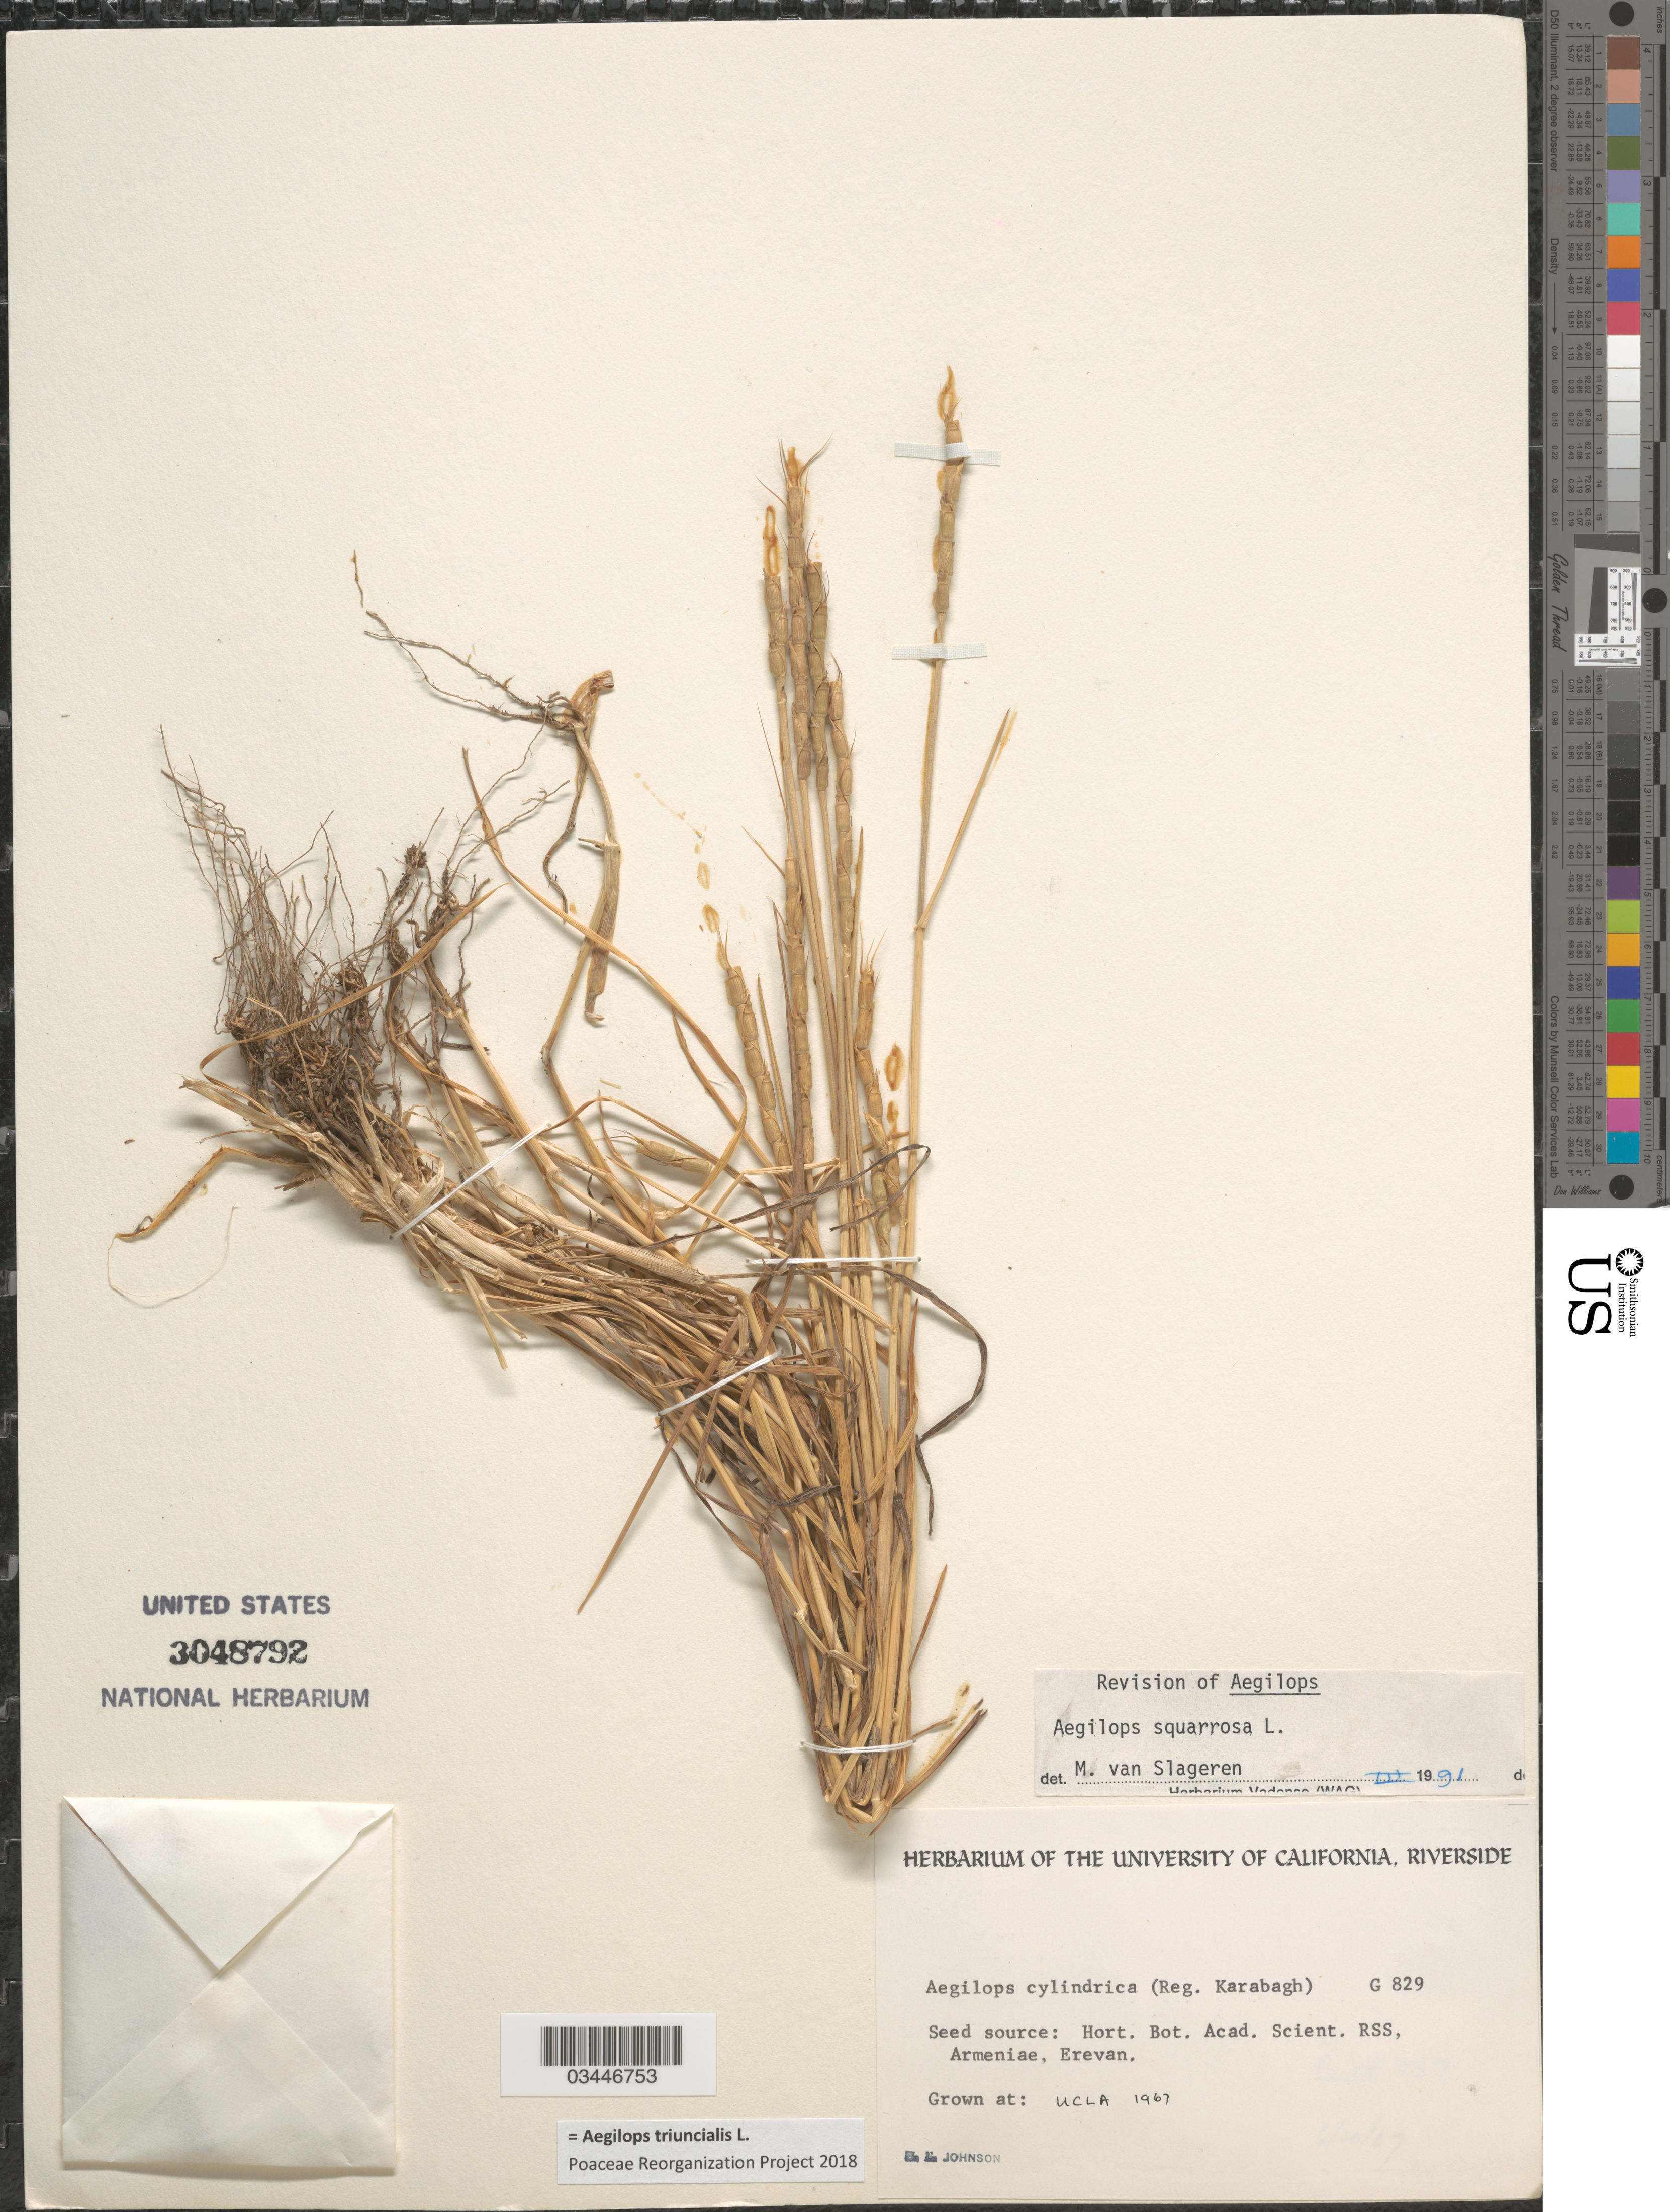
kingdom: Plantae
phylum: Tracheophyta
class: Liliopsida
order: Poales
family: Poaceae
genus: Aegilops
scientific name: Aegilops triuncialis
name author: L.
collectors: B. Johnson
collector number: G829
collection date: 1967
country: United States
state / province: California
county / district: Los Angeles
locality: UCLA.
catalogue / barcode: US 3048792